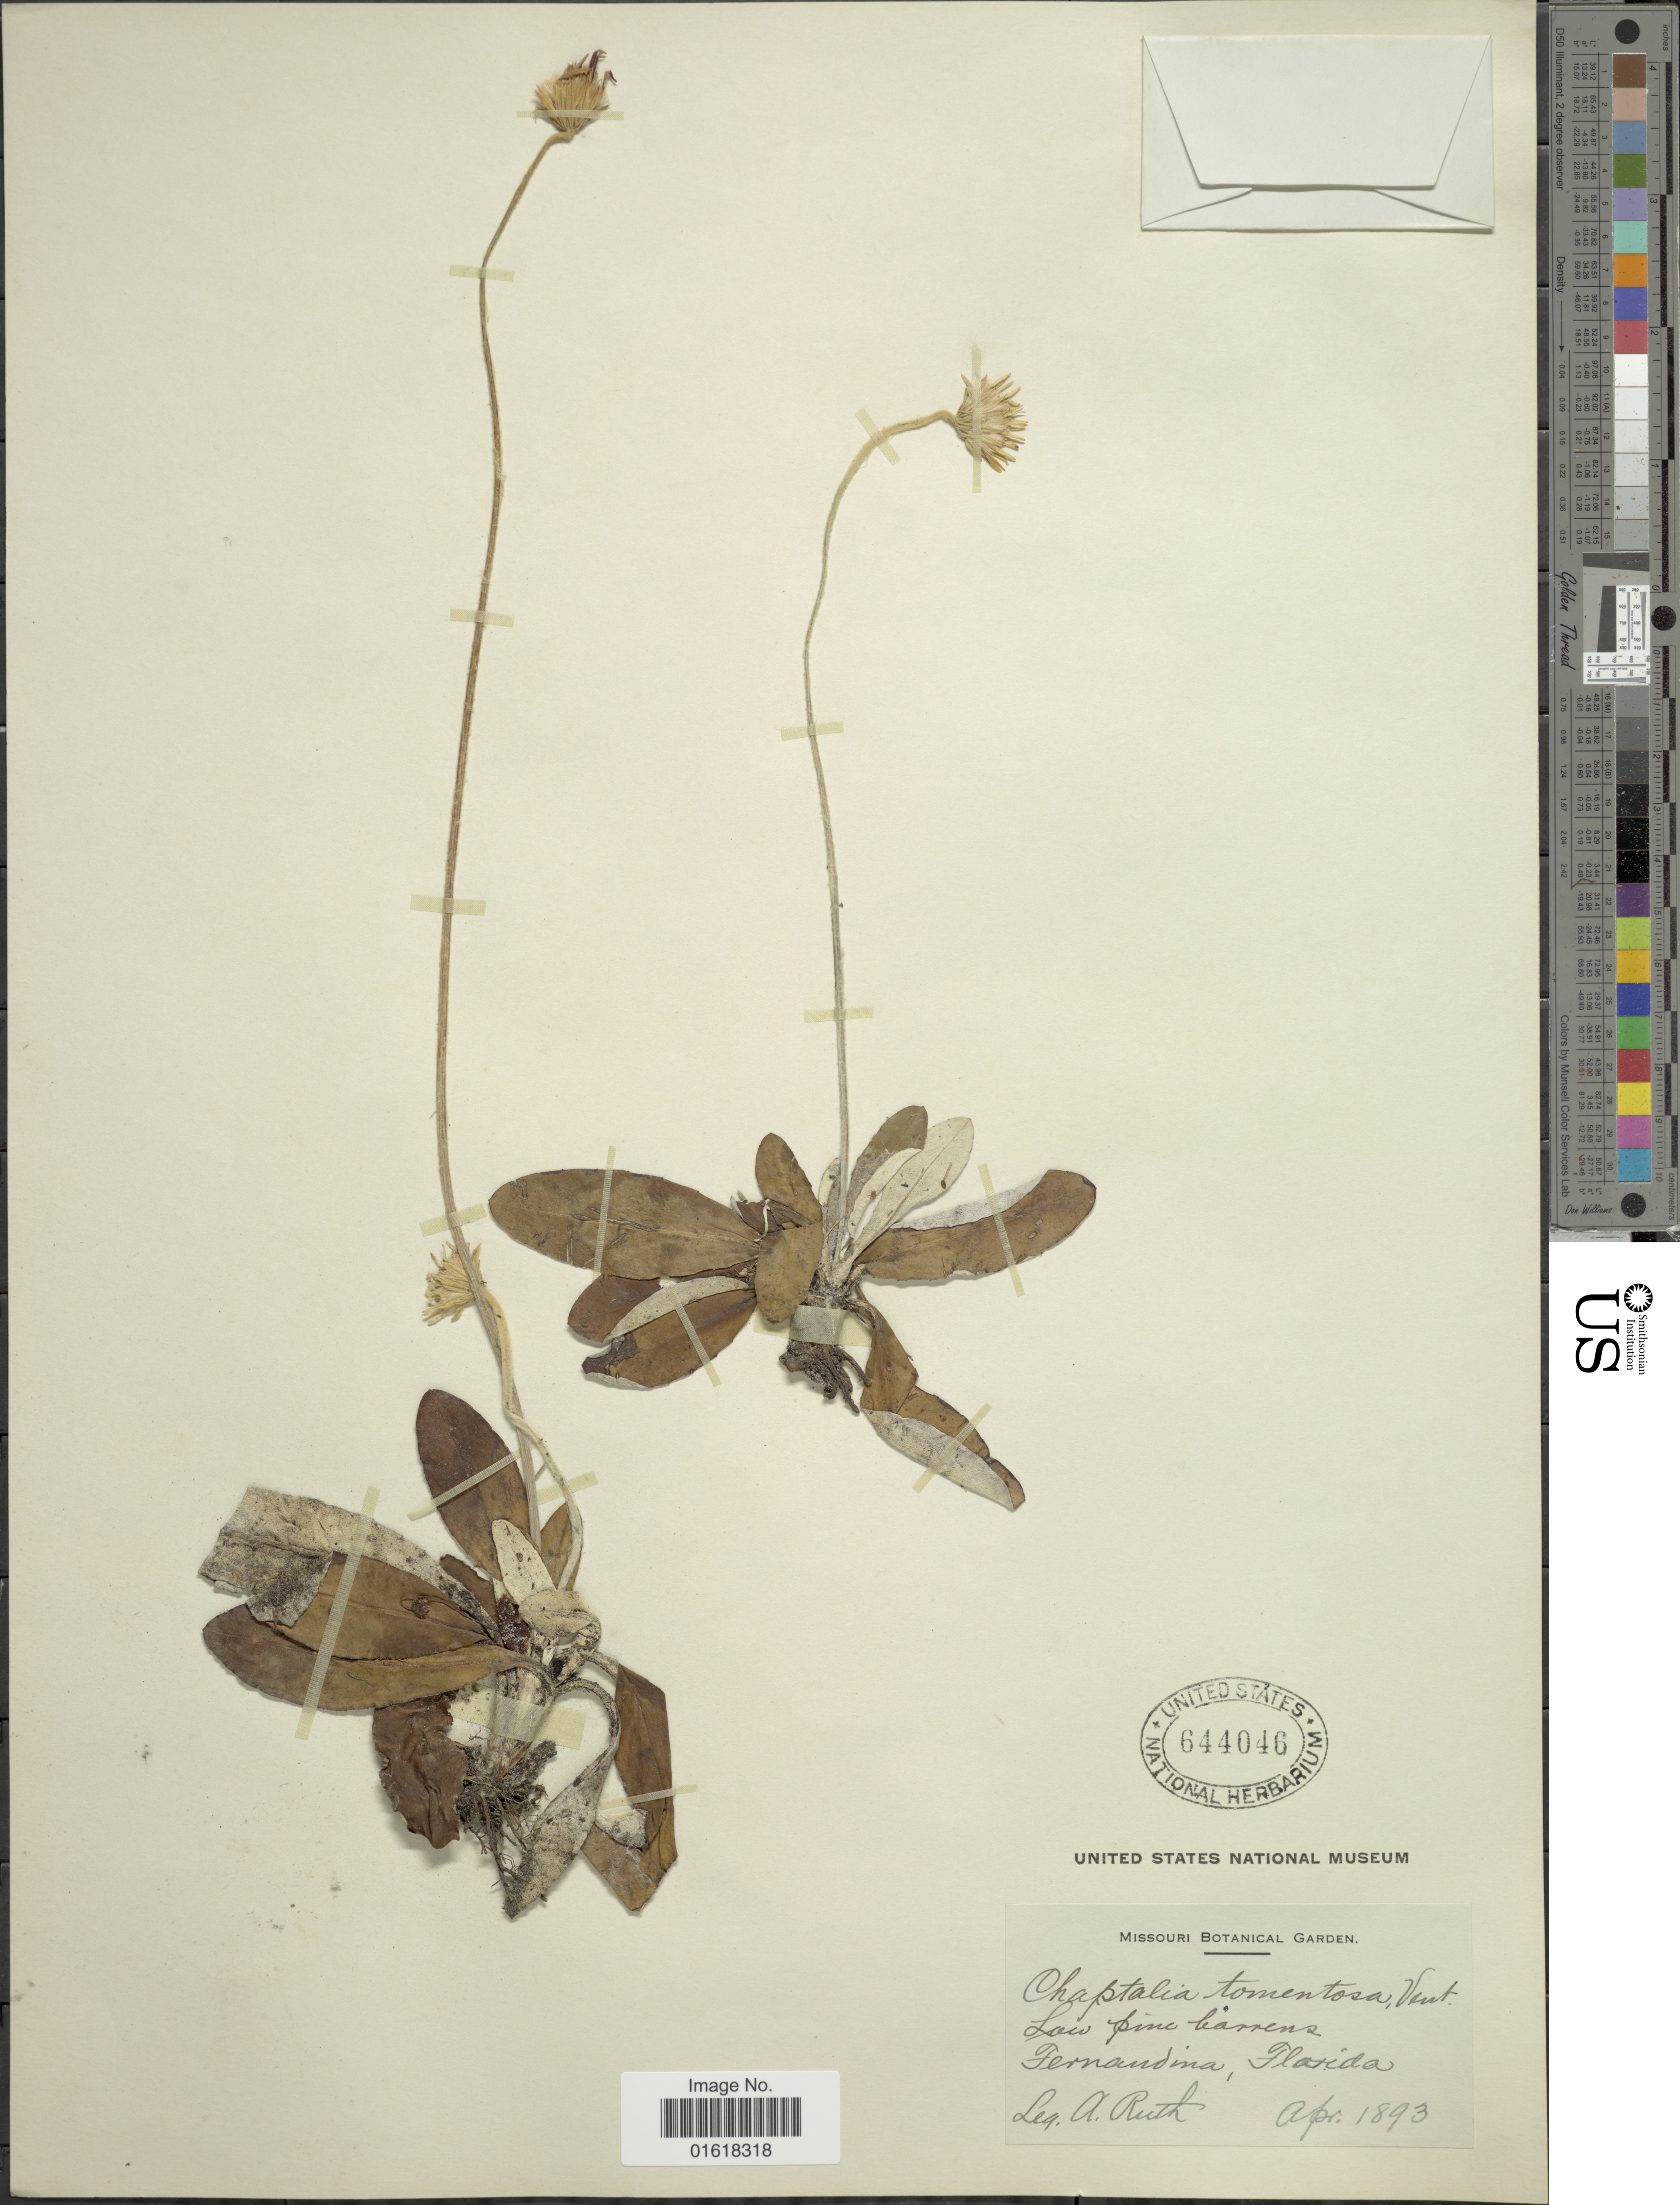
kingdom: Plantae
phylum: Tracheophyta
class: Magnoliopsida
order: Asterales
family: Asteraceae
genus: Chaptalia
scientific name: Chaptalia tomentosa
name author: Vent.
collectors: A. Ruth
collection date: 1893-04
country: United States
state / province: Florida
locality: Low pine barrens, Fernandina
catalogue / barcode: US 644046